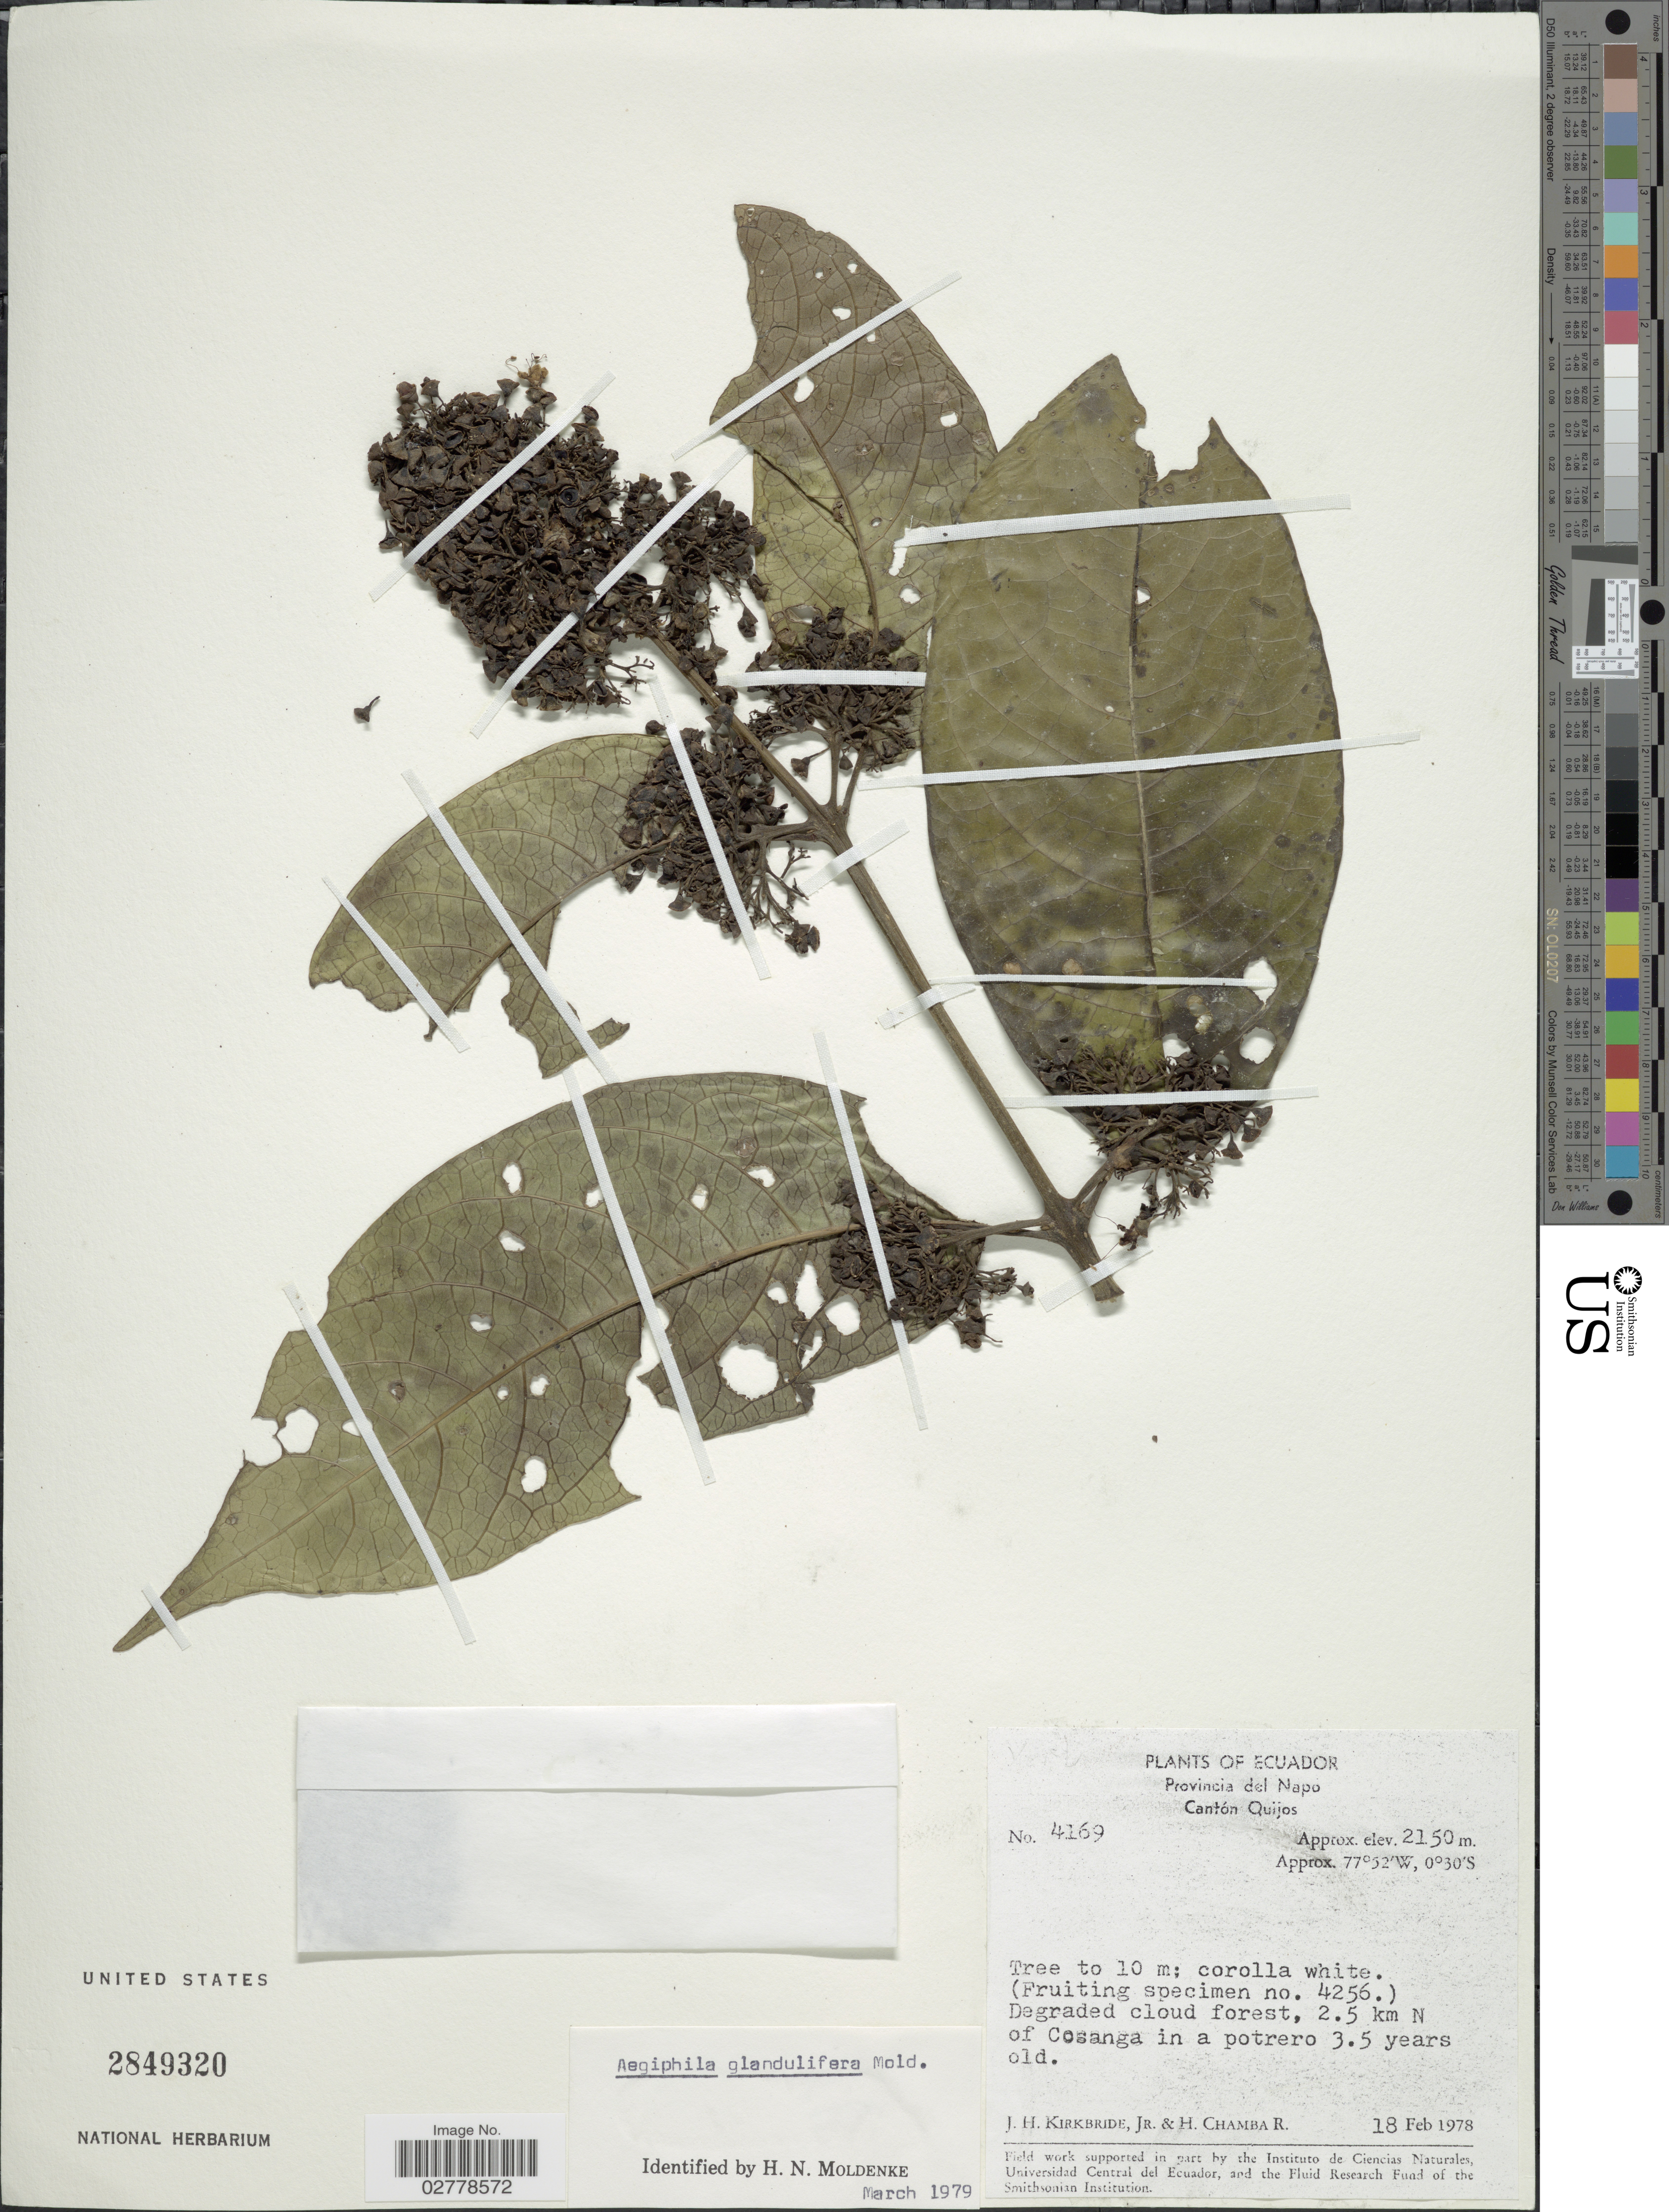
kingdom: Plantae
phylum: Tracheophyta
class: Magnoliopsida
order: Lamiales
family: Lamiaceae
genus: Aegiphila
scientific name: Aegiphila glandulifera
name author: Moldenke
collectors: J. H. Kirkbride & H. Chamba R.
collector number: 4169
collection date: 1978-02-18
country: Ecuador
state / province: Napo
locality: Provincia del Napo. Cantón Quijos. Degraded cloud forest, 2.5 km N of Cosanga in a potrero 3.5 years old.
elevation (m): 2150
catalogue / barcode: US 2849320